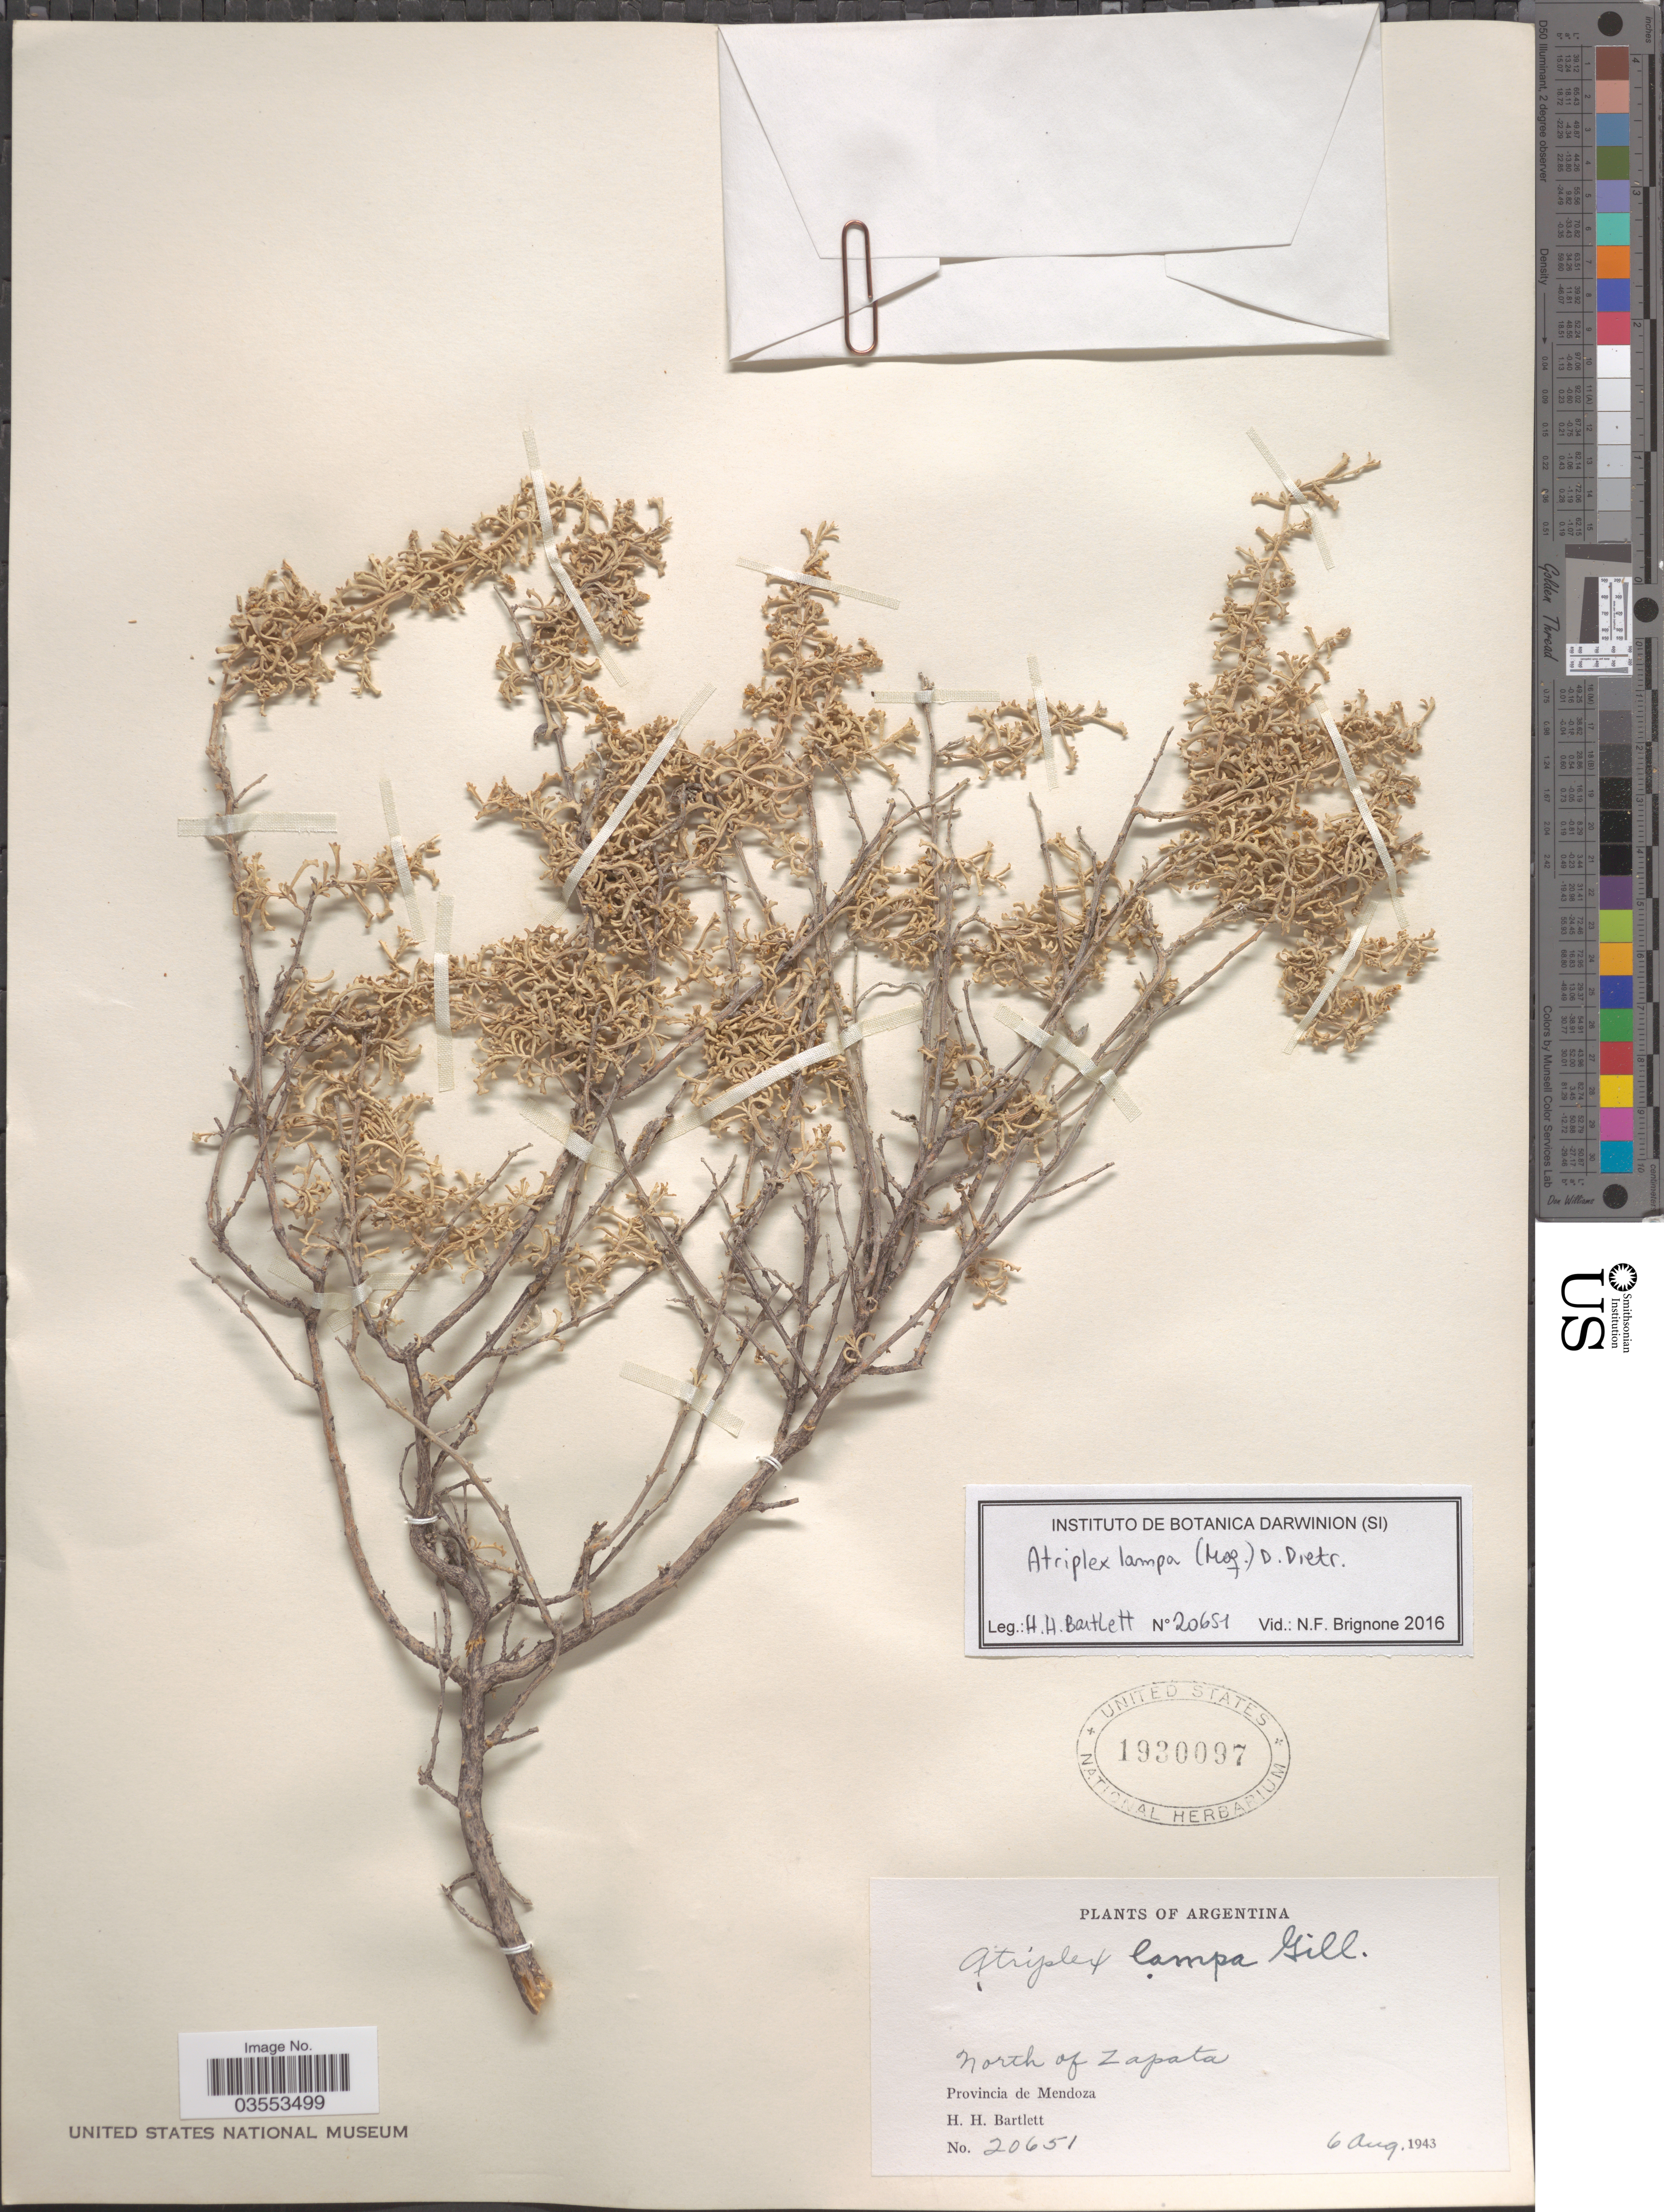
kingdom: Plantae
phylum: Tracheophyta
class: Magnoliopsida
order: Caryophyllales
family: Amaranthaceae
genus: Atriplex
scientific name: Atriplex lampa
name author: (Moq.) Gillies ex D. Dietr.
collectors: H. H. Bartlett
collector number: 20651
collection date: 1943-08-06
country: Argentina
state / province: Mendoza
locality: North of Zapata.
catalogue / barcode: US 1930097